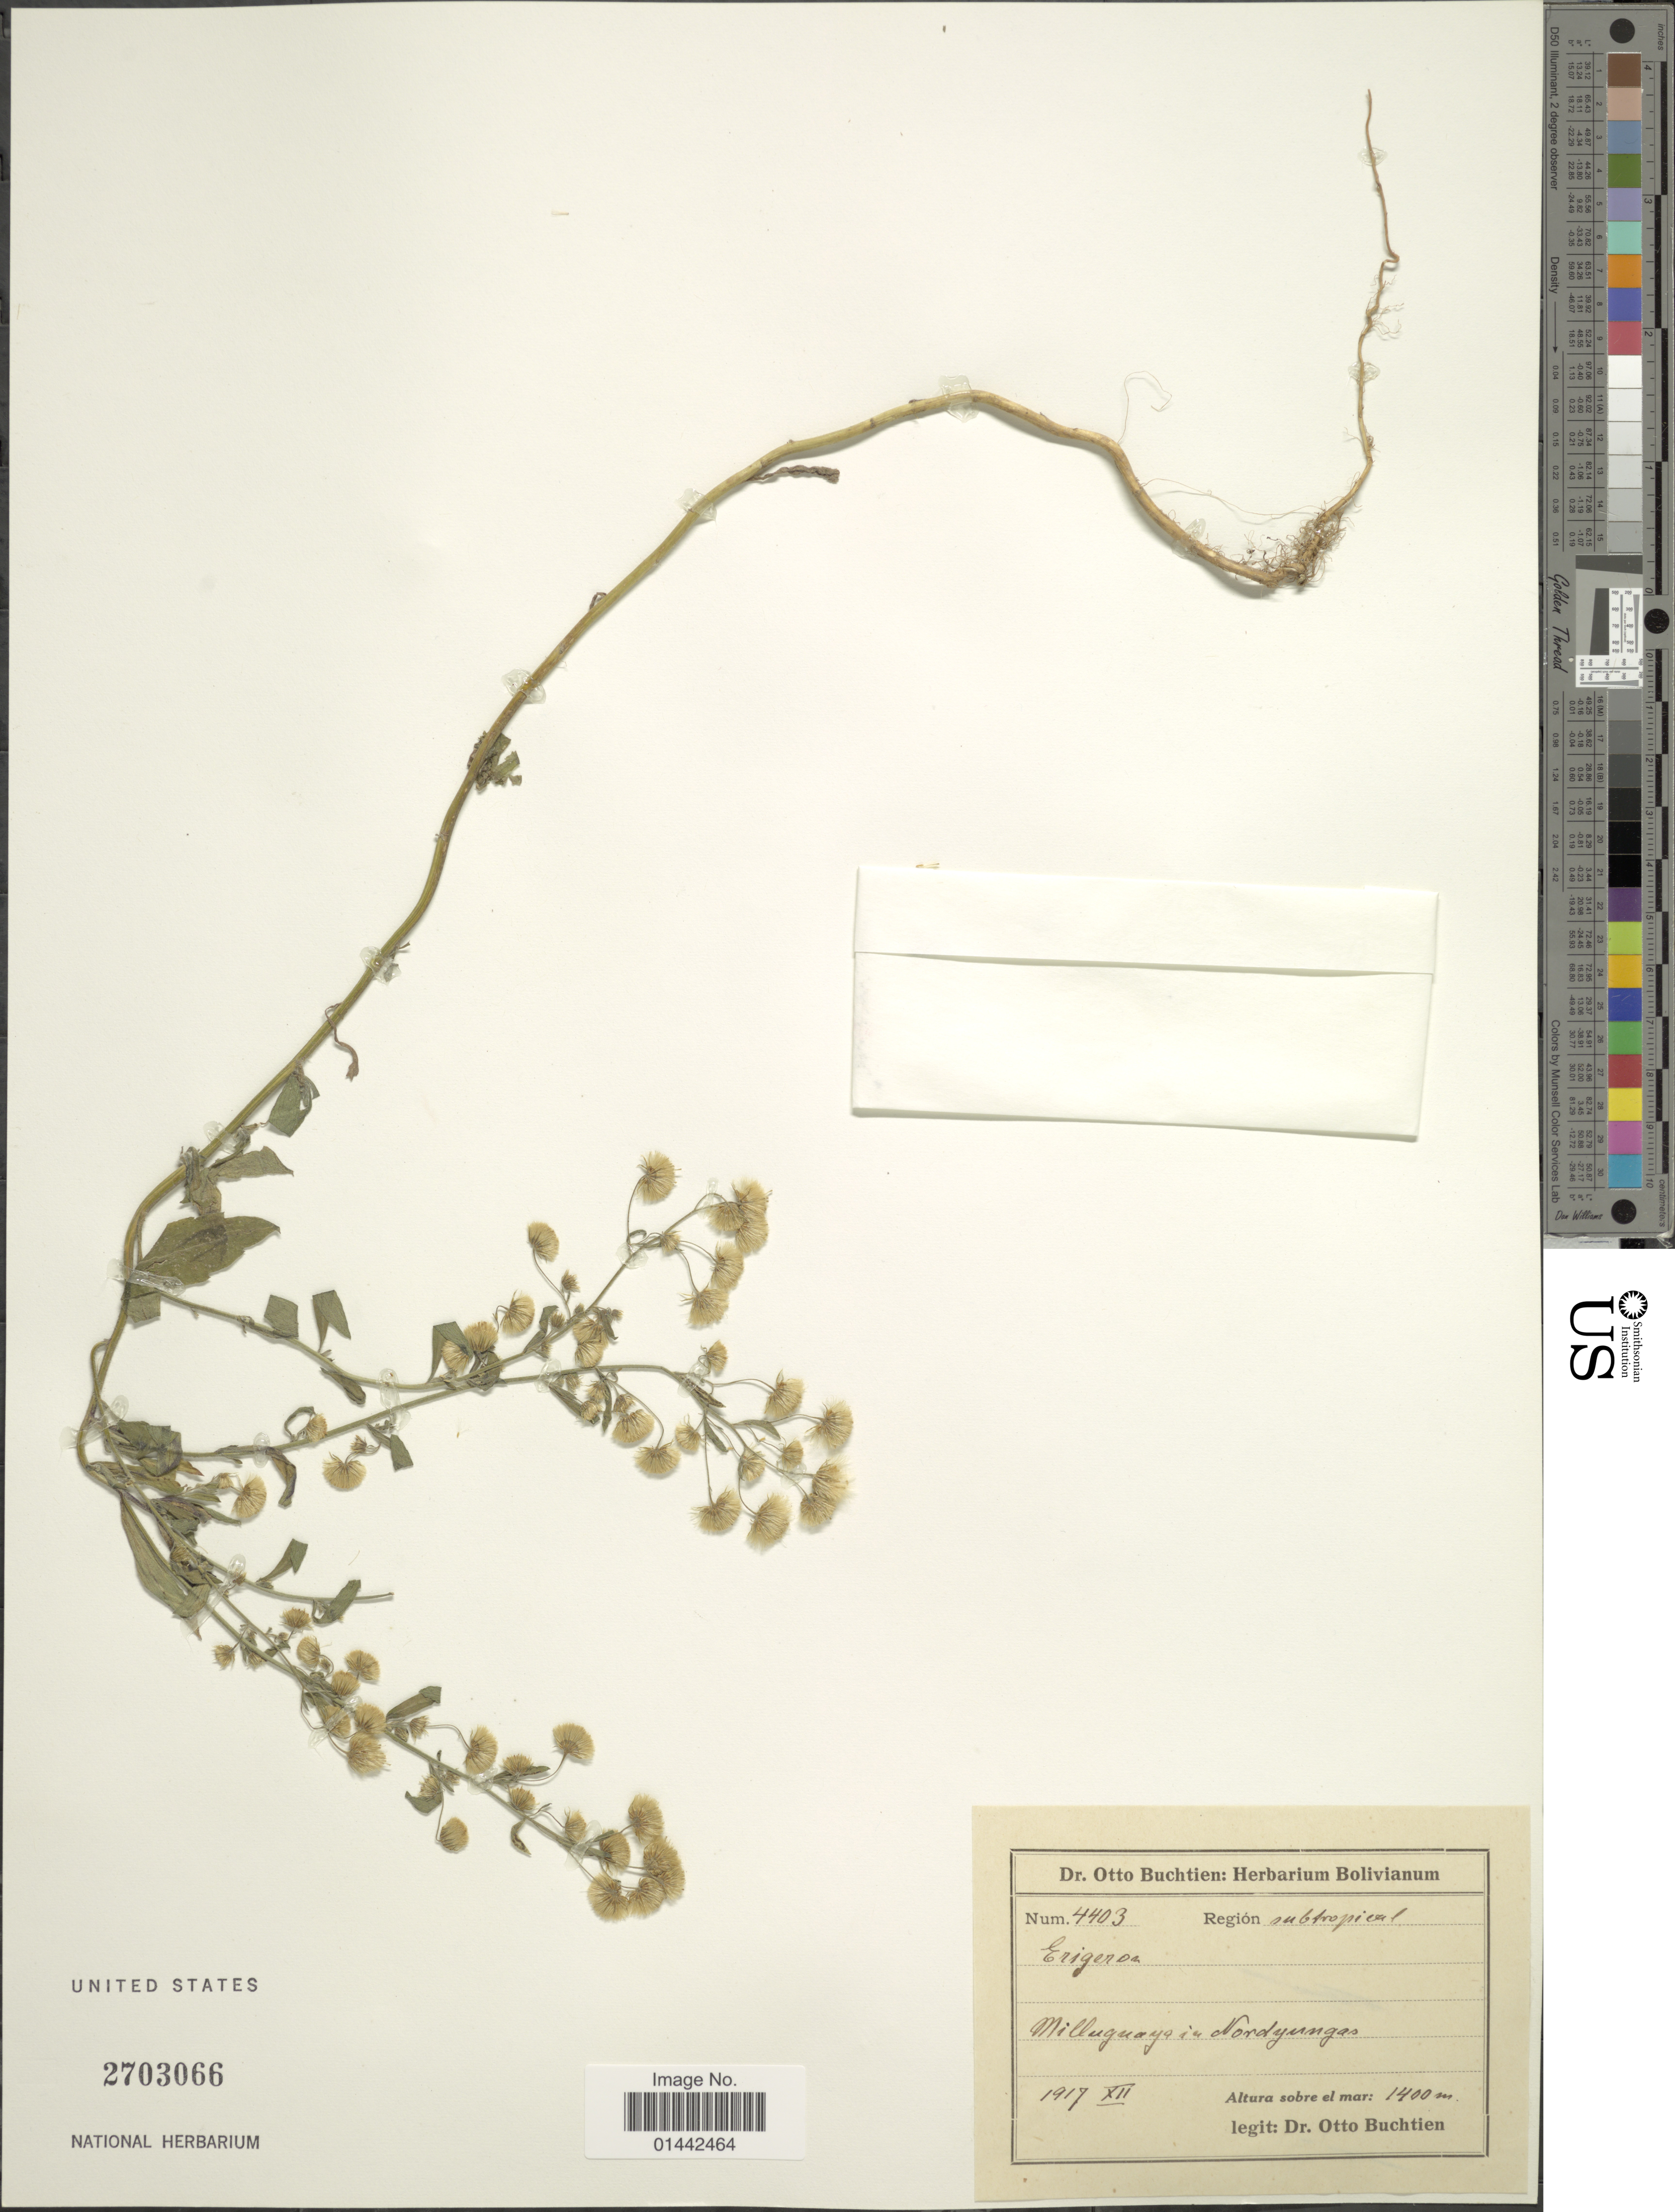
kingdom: Plantae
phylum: Tracheophyta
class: Magnoliopsida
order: Asterales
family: Asteraceae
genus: Erigeron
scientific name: Erigeron sp.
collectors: O. Buchtien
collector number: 4403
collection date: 1917-12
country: Bolivia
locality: Milluguayo in Nordyungas, region subtropical.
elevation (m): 1400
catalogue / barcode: US 2703066